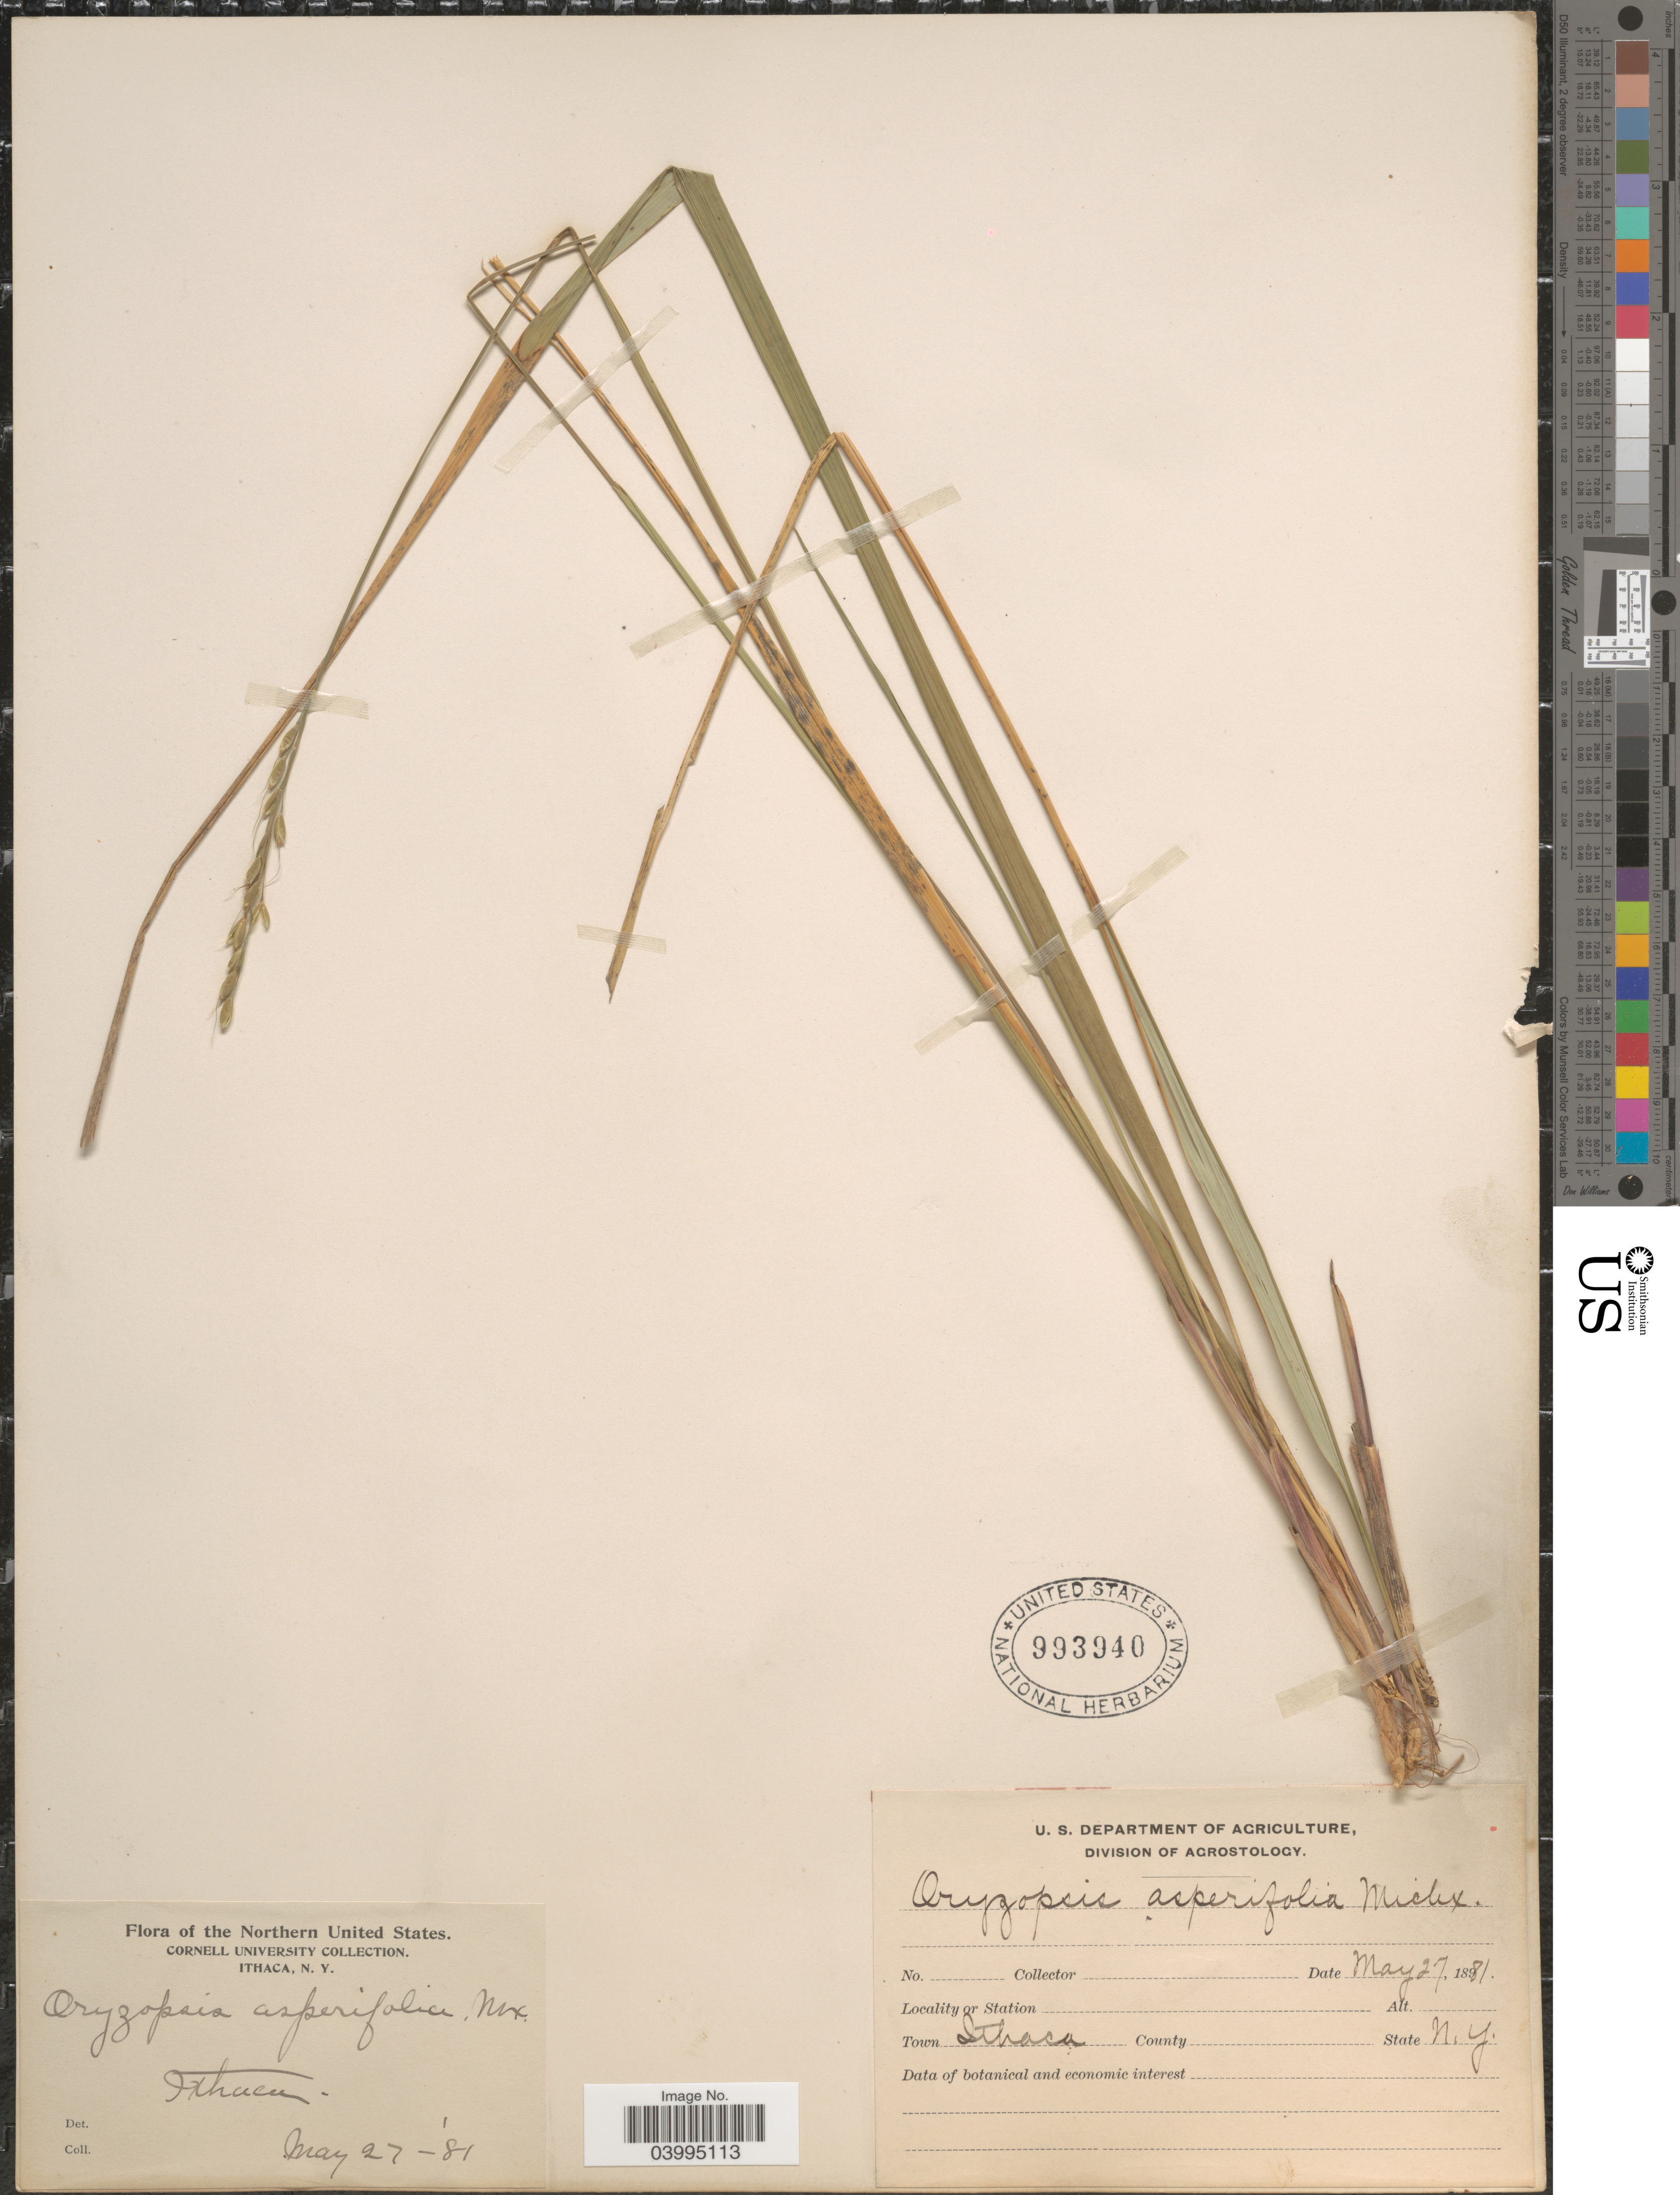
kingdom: Plantae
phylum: Tracheophyta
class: Liliopsida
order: Poales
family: Poaceae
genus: Oryzopsis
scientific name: Oryzopsis asperifolia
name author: Michx.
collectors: Cornell University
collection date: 1881-05-27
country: United States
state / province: New York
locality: Northern United States. Town Ithaca.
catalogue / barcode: US 993940